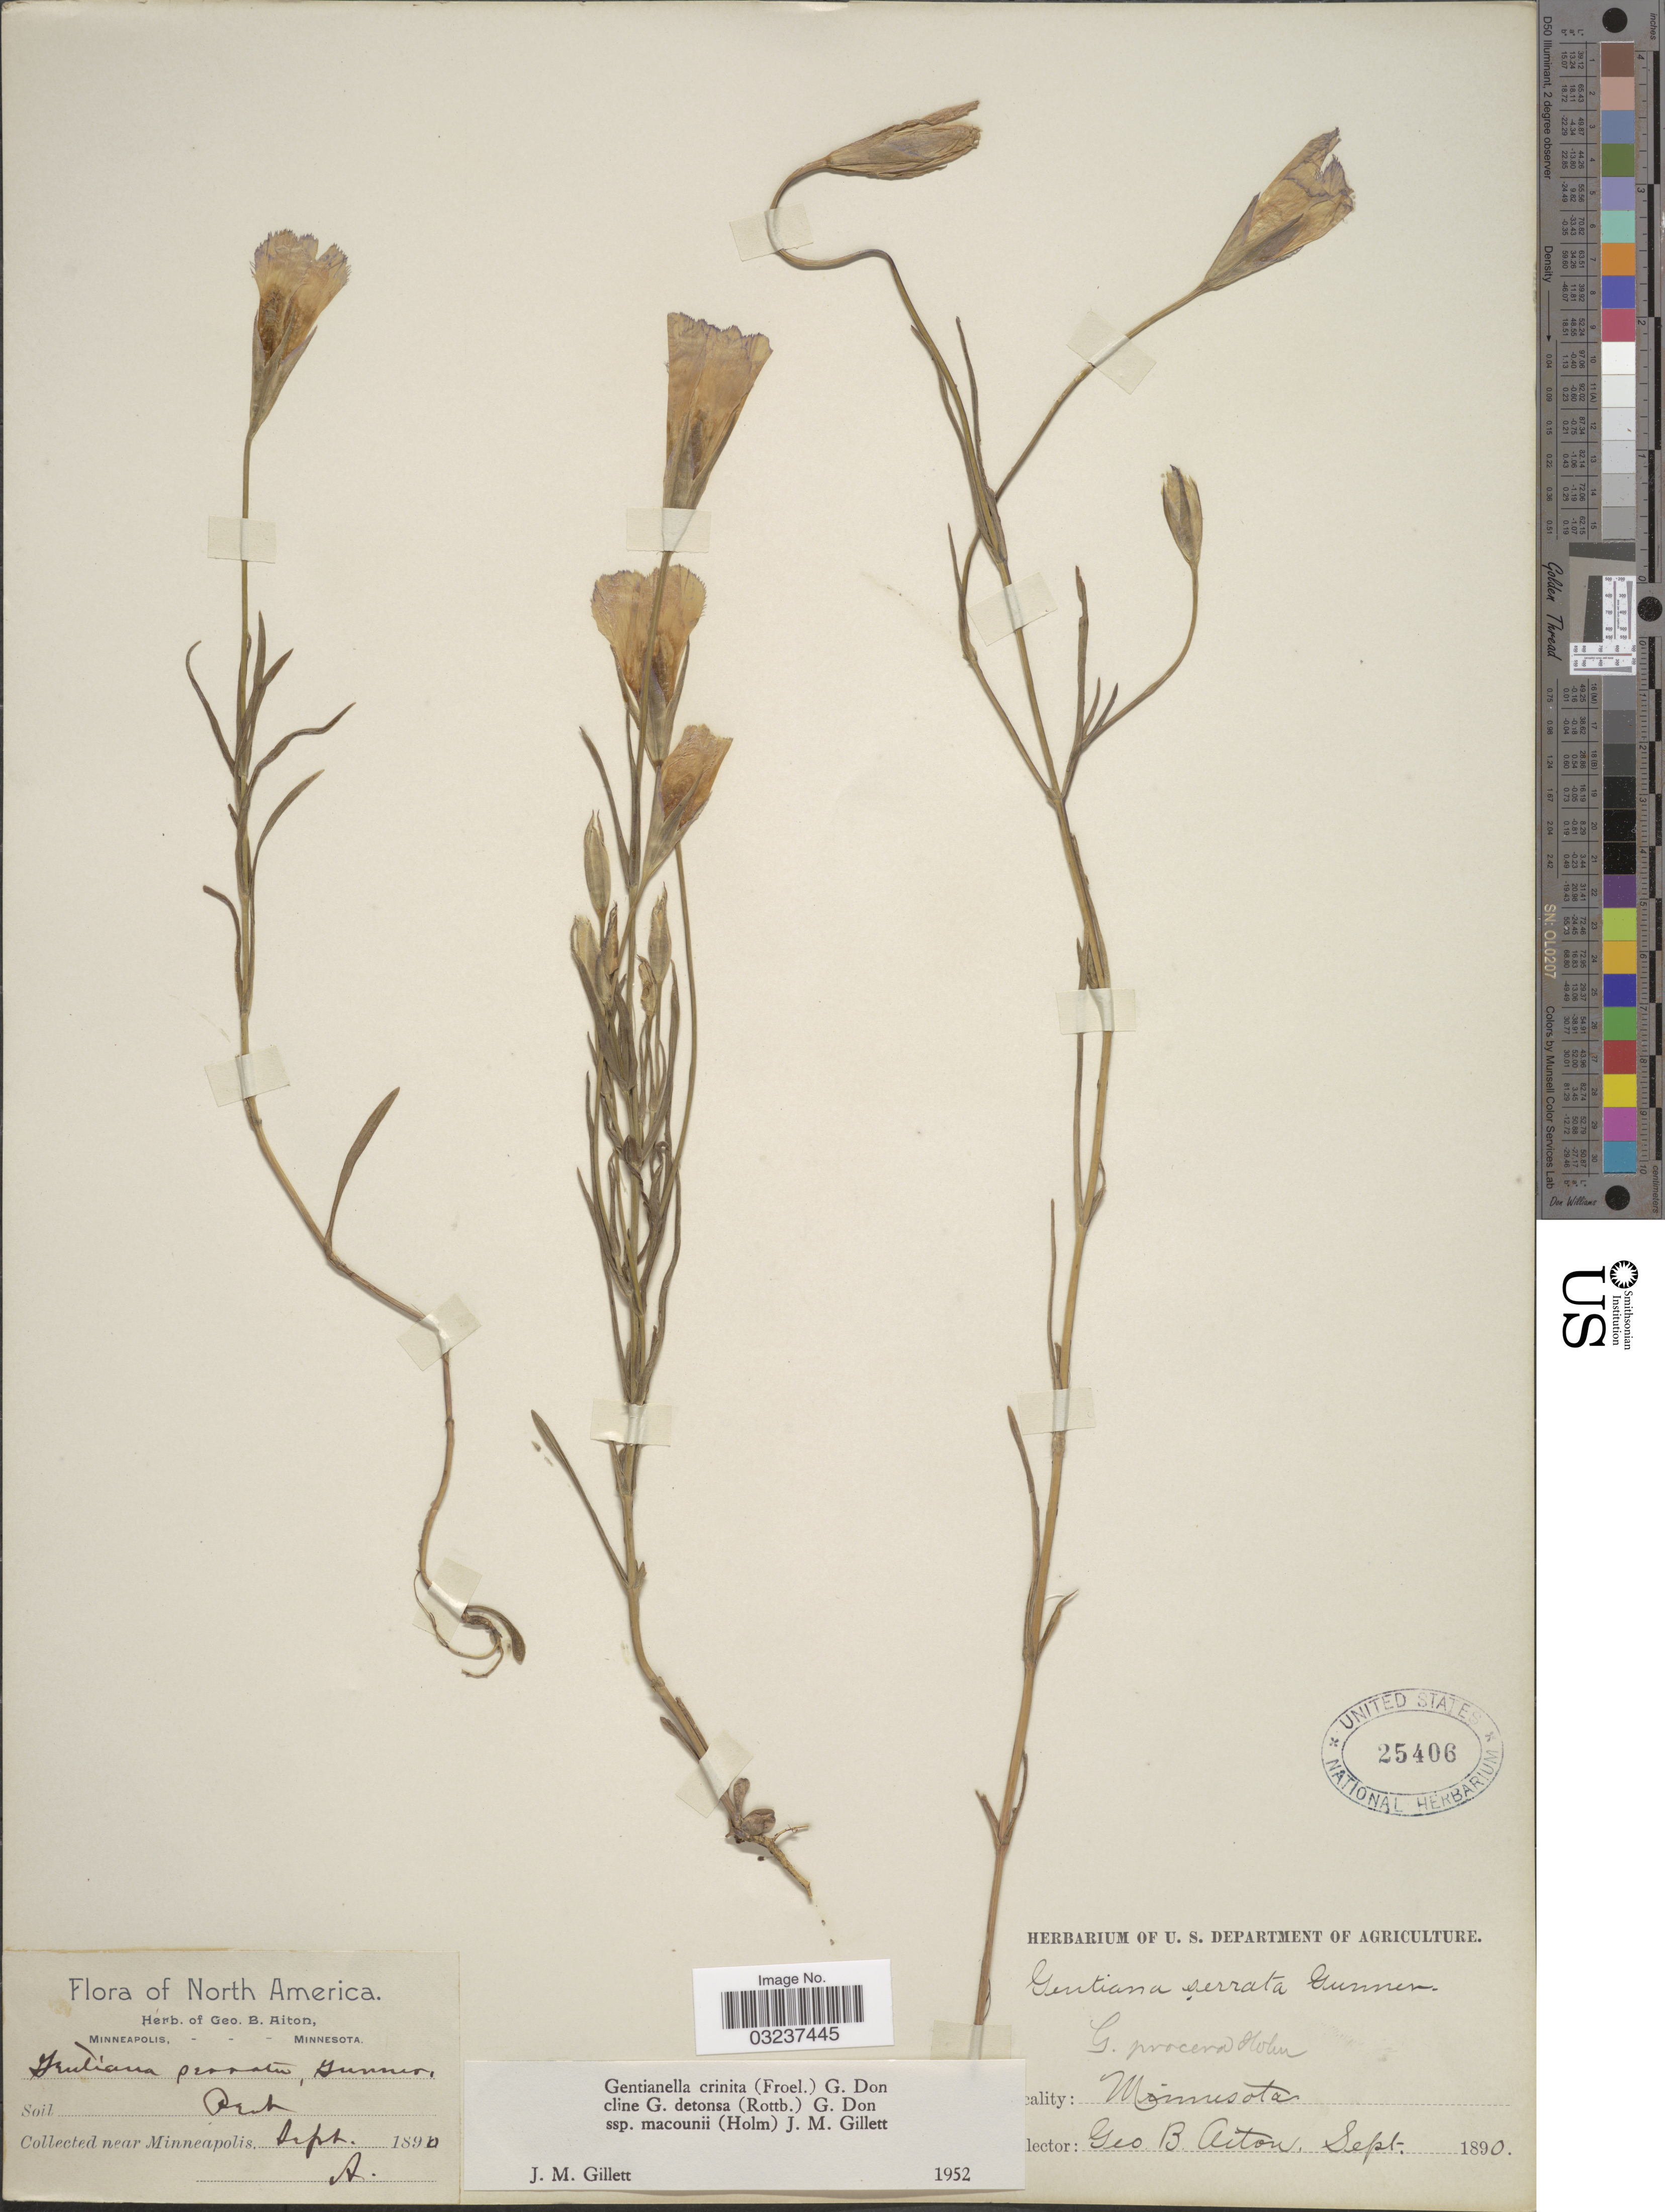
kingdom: Plantae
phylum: Tracheophyta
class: Magnoliopsida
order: Gentianales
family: Gentianaceae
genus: Gentianella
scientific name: Gentianella crinita subsp. macounii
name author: (Holm) J.M. Gillett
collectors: G. B. Aiton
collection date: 1890-09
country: United States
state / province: Minnesota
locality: Near Minneapolis.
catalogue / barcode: US 25406